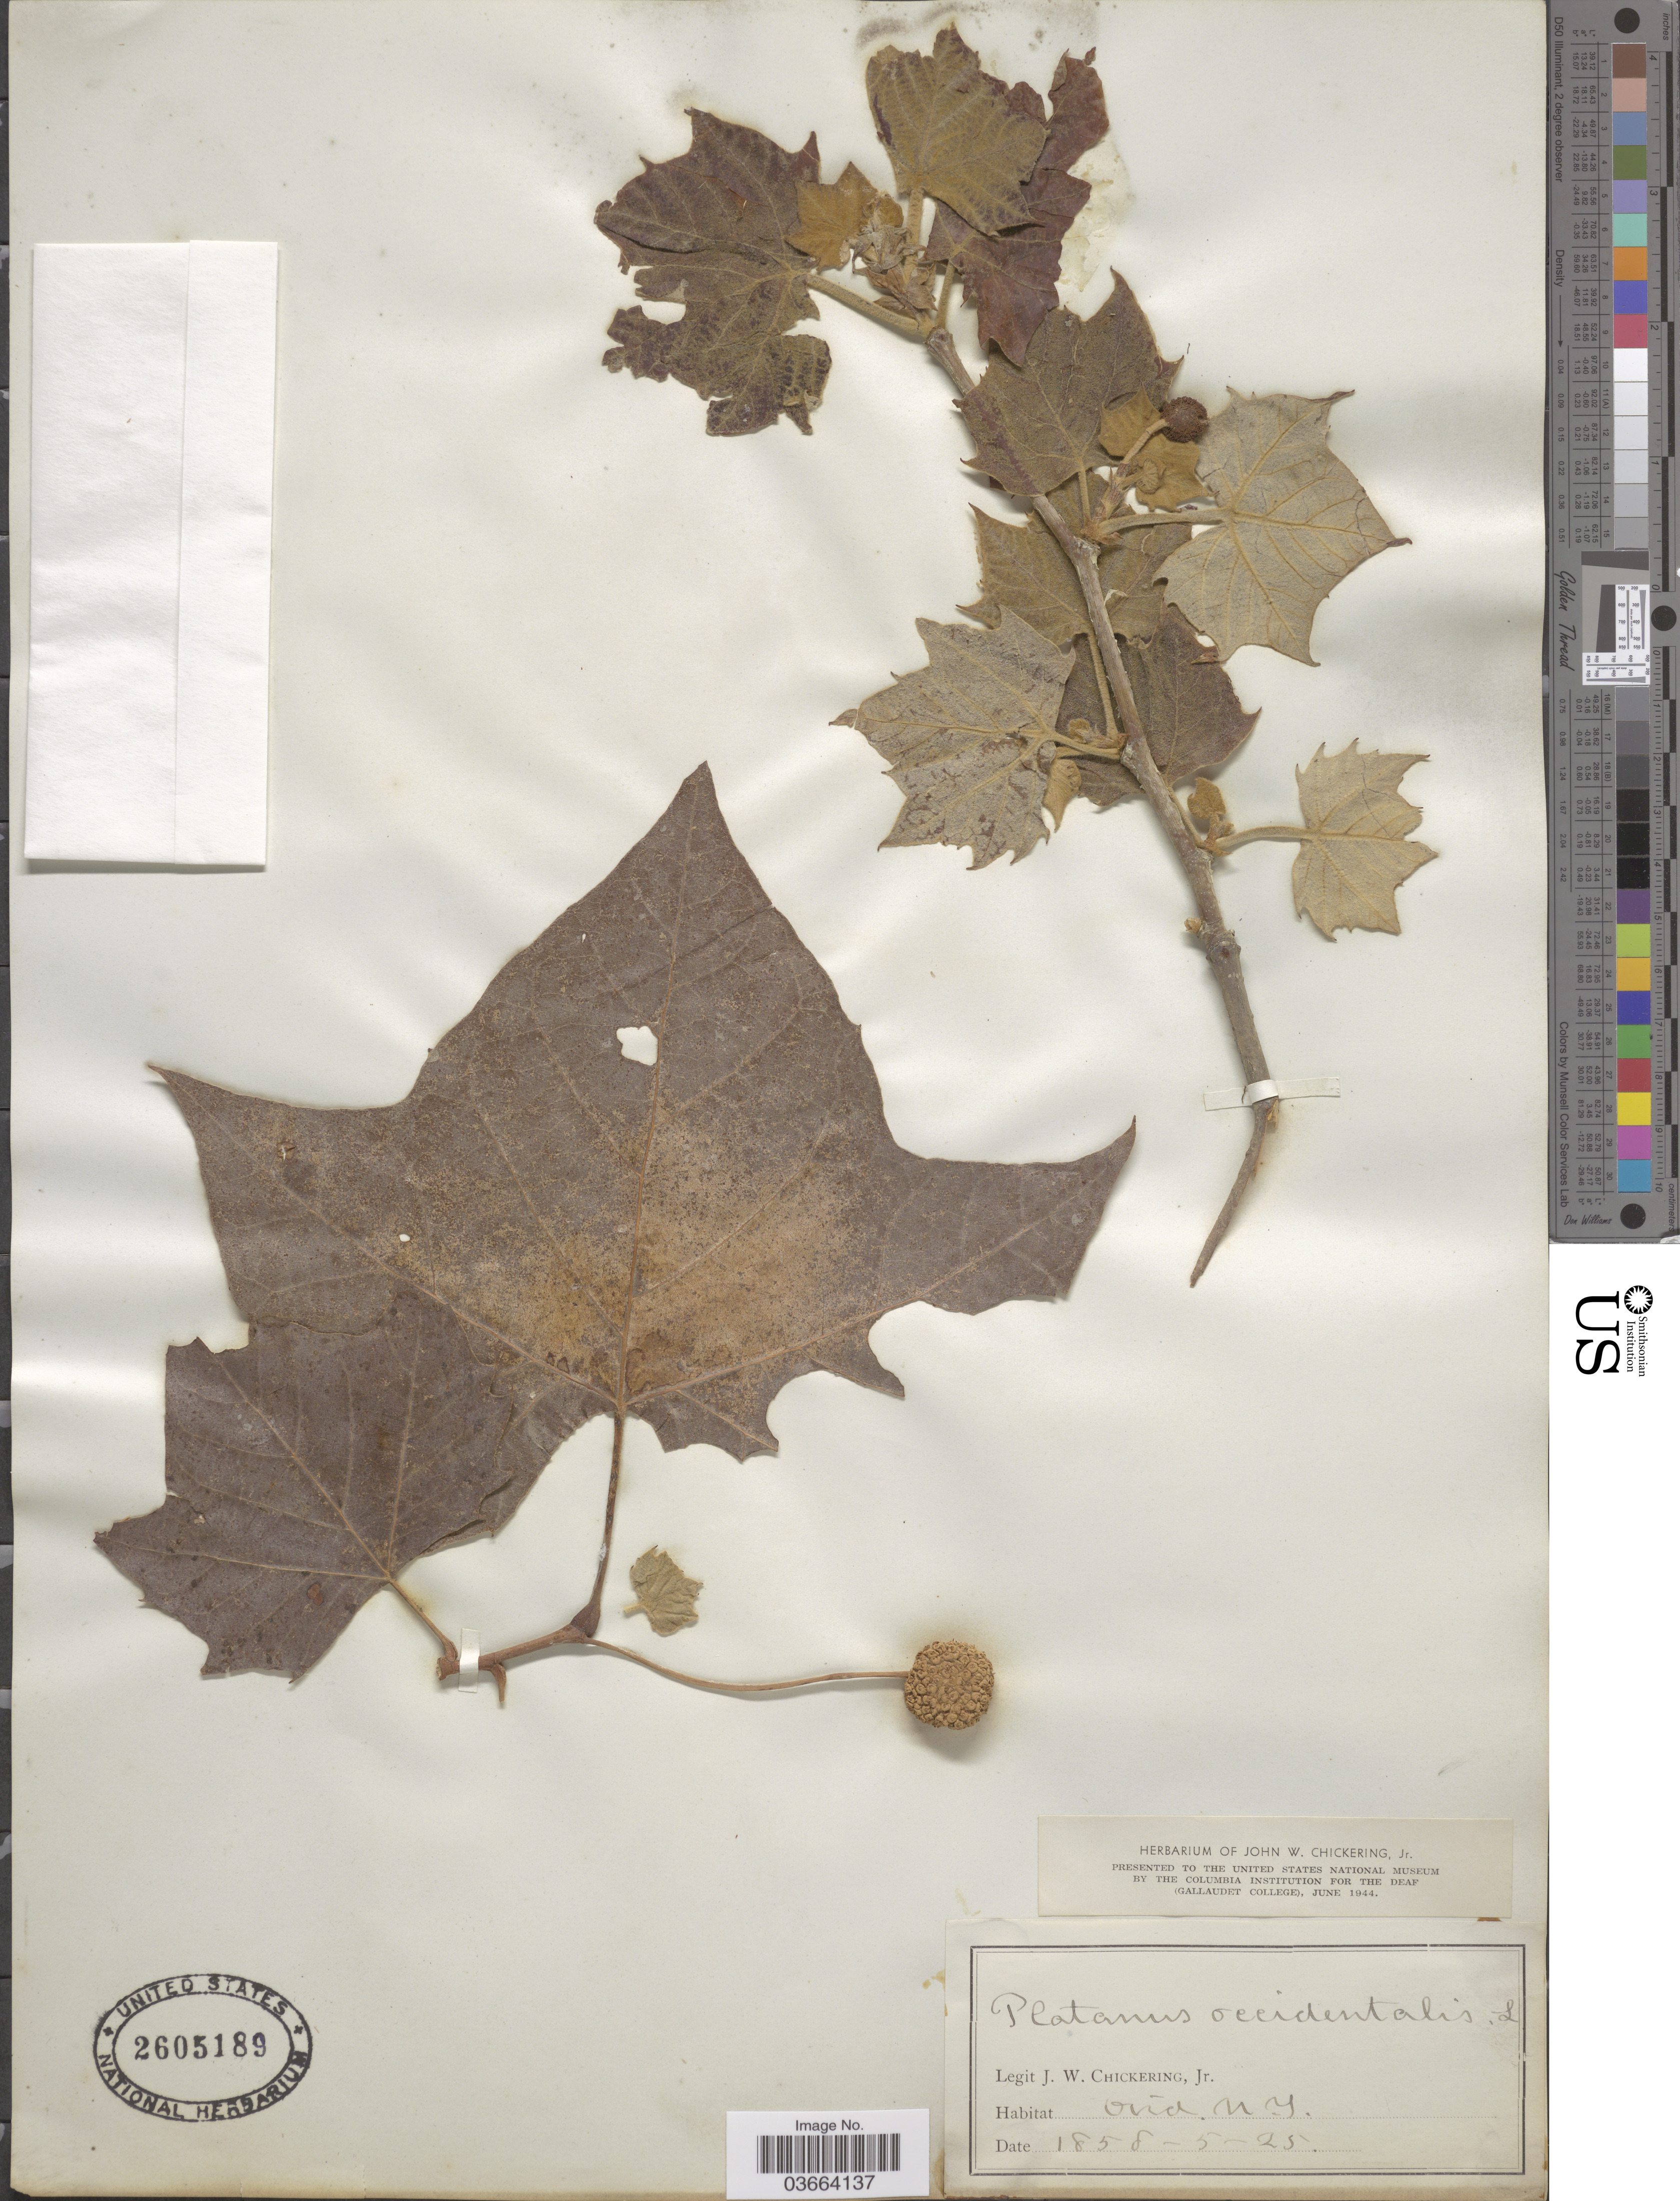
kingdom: Plantae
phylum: Tracheophyta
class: Magnoliopsida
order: Proteales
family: Platanaceae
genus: Platanus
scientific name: Platanus occidentalis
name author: L.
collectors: J. W. Chickering Jr.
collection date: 1858-05-25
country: United States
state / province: New York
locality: Ovid.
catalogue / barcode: US 2605189